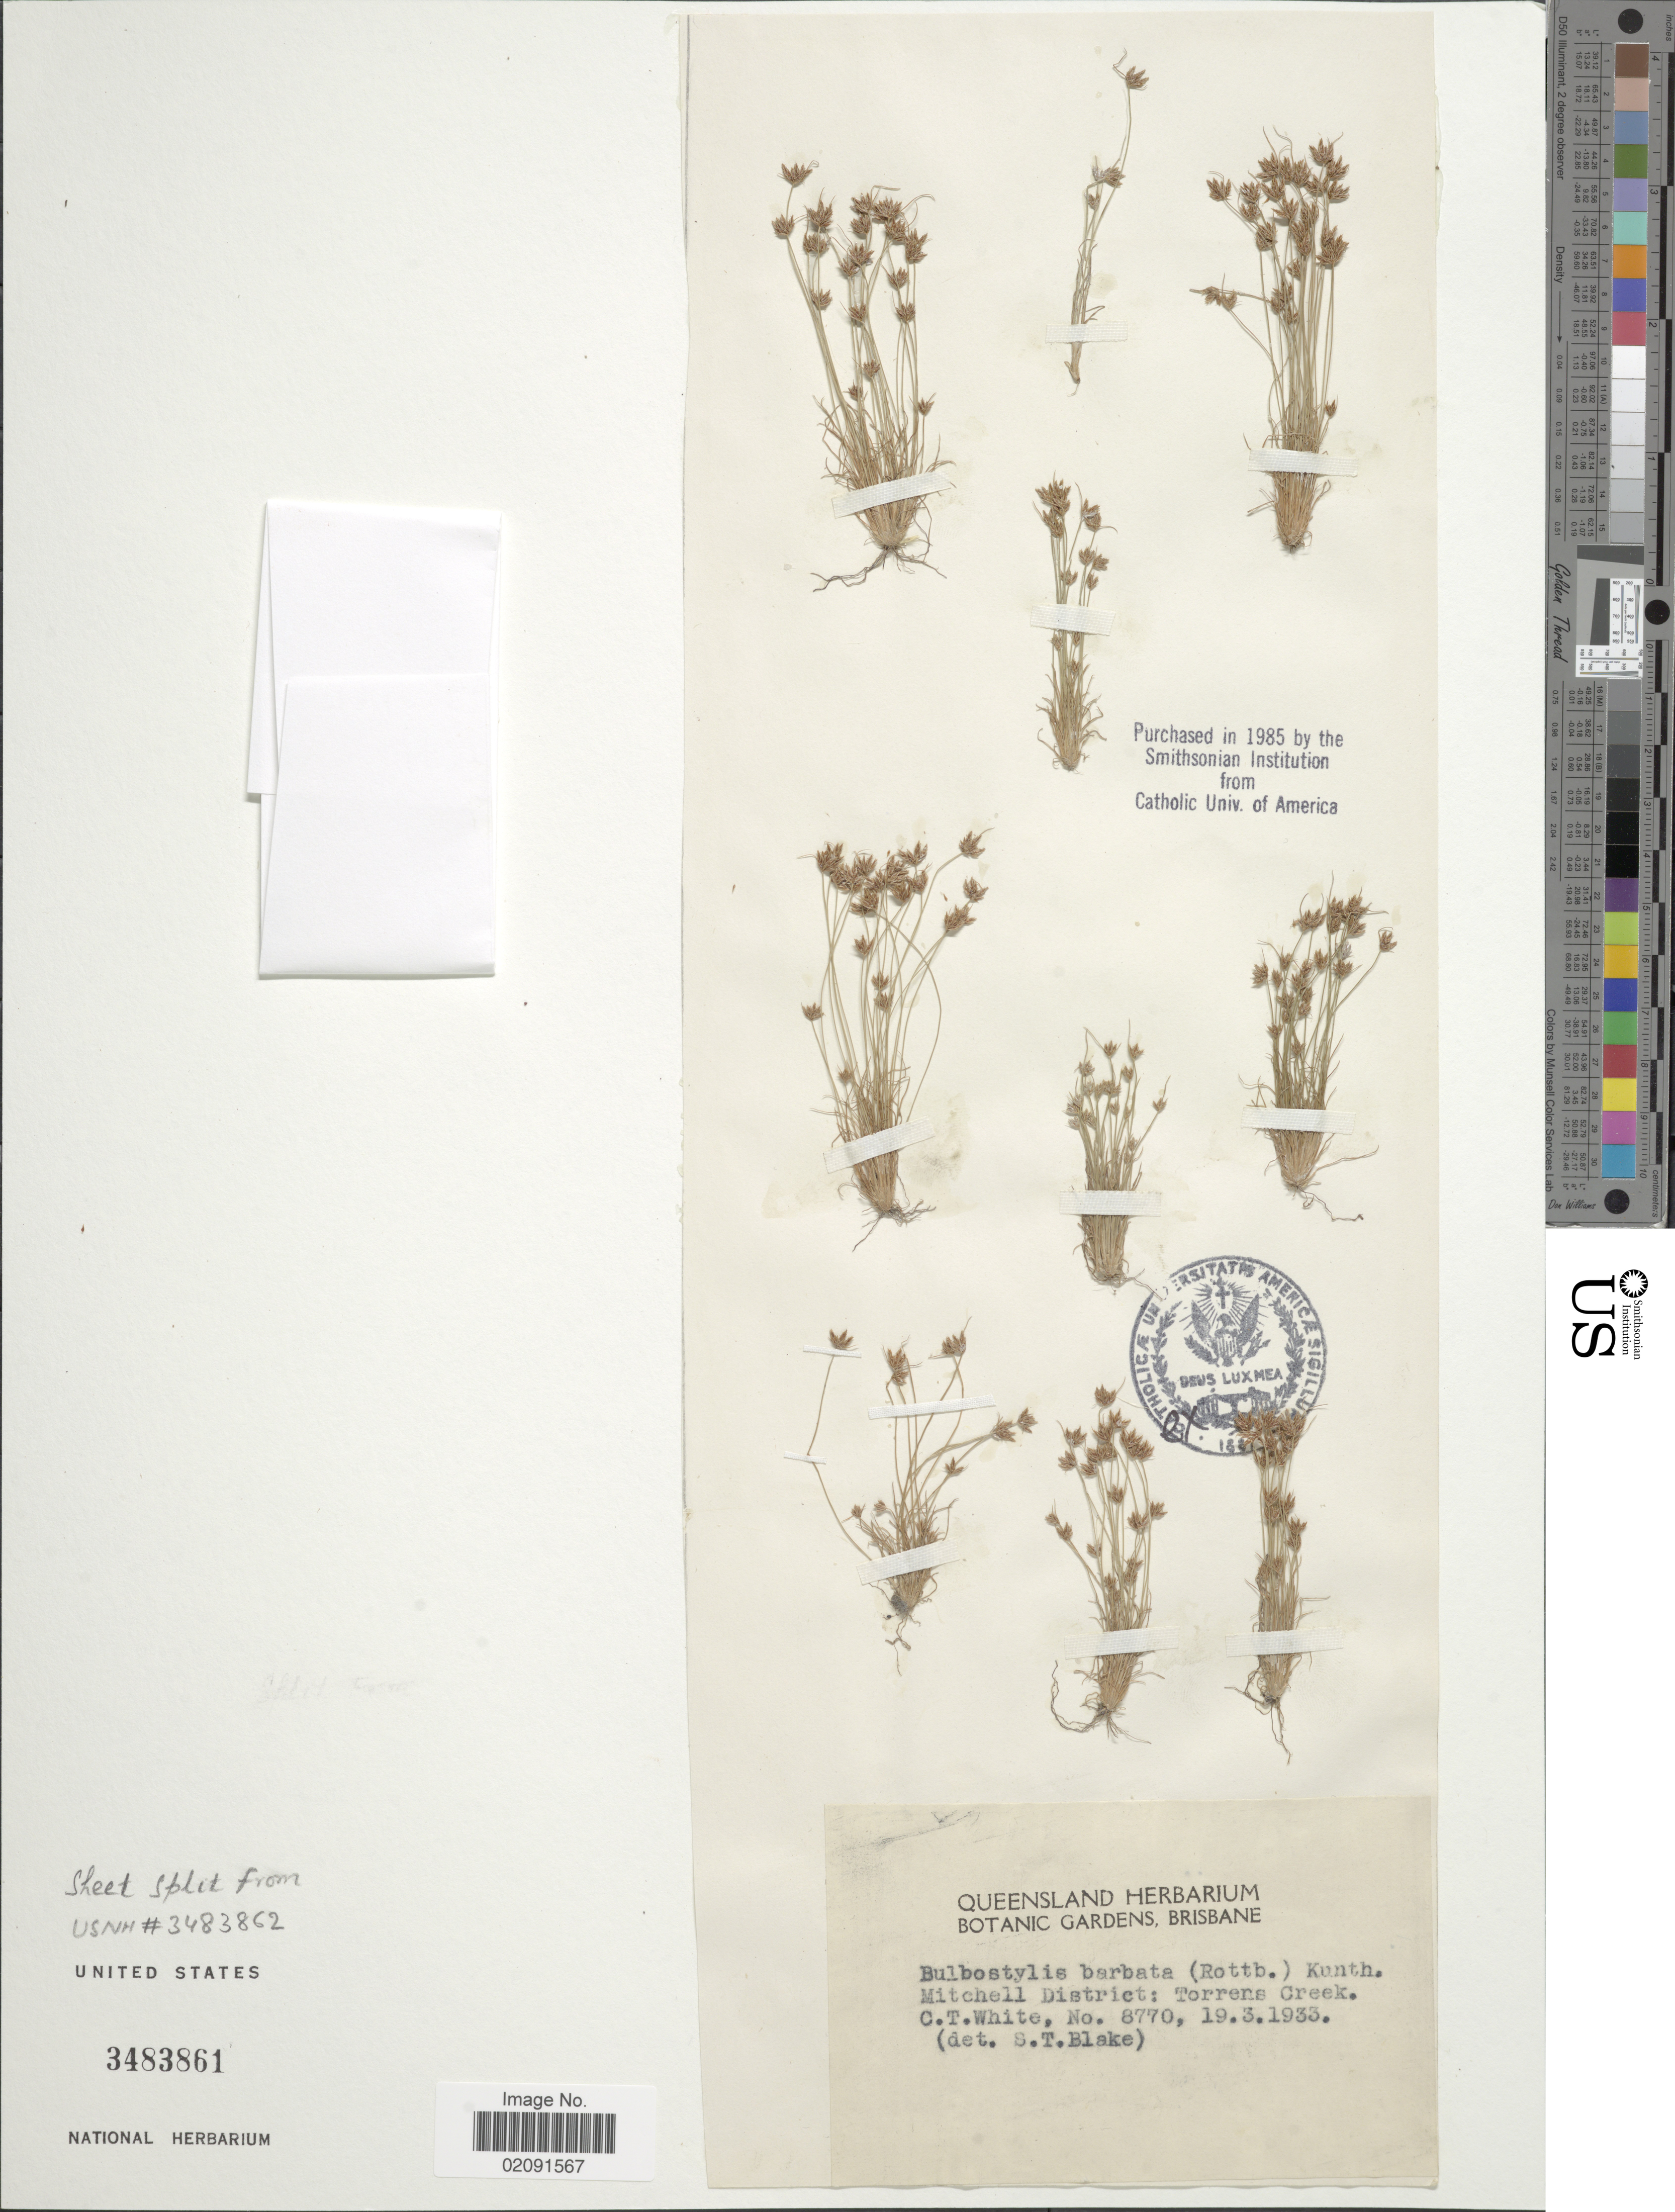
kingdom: Plantae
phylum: Tracheophyta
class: Liliopsida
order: Poales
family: Cyperaceae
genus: Bulbostylis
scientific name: Bulbostylis barbata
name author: (Rottb.) C.B. Clarke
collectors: C. T. White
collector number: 8770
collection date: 1933-03-19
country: Australia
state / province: Queensland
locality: Mitchell District: Torrens Creek.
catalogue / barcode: US 3483861